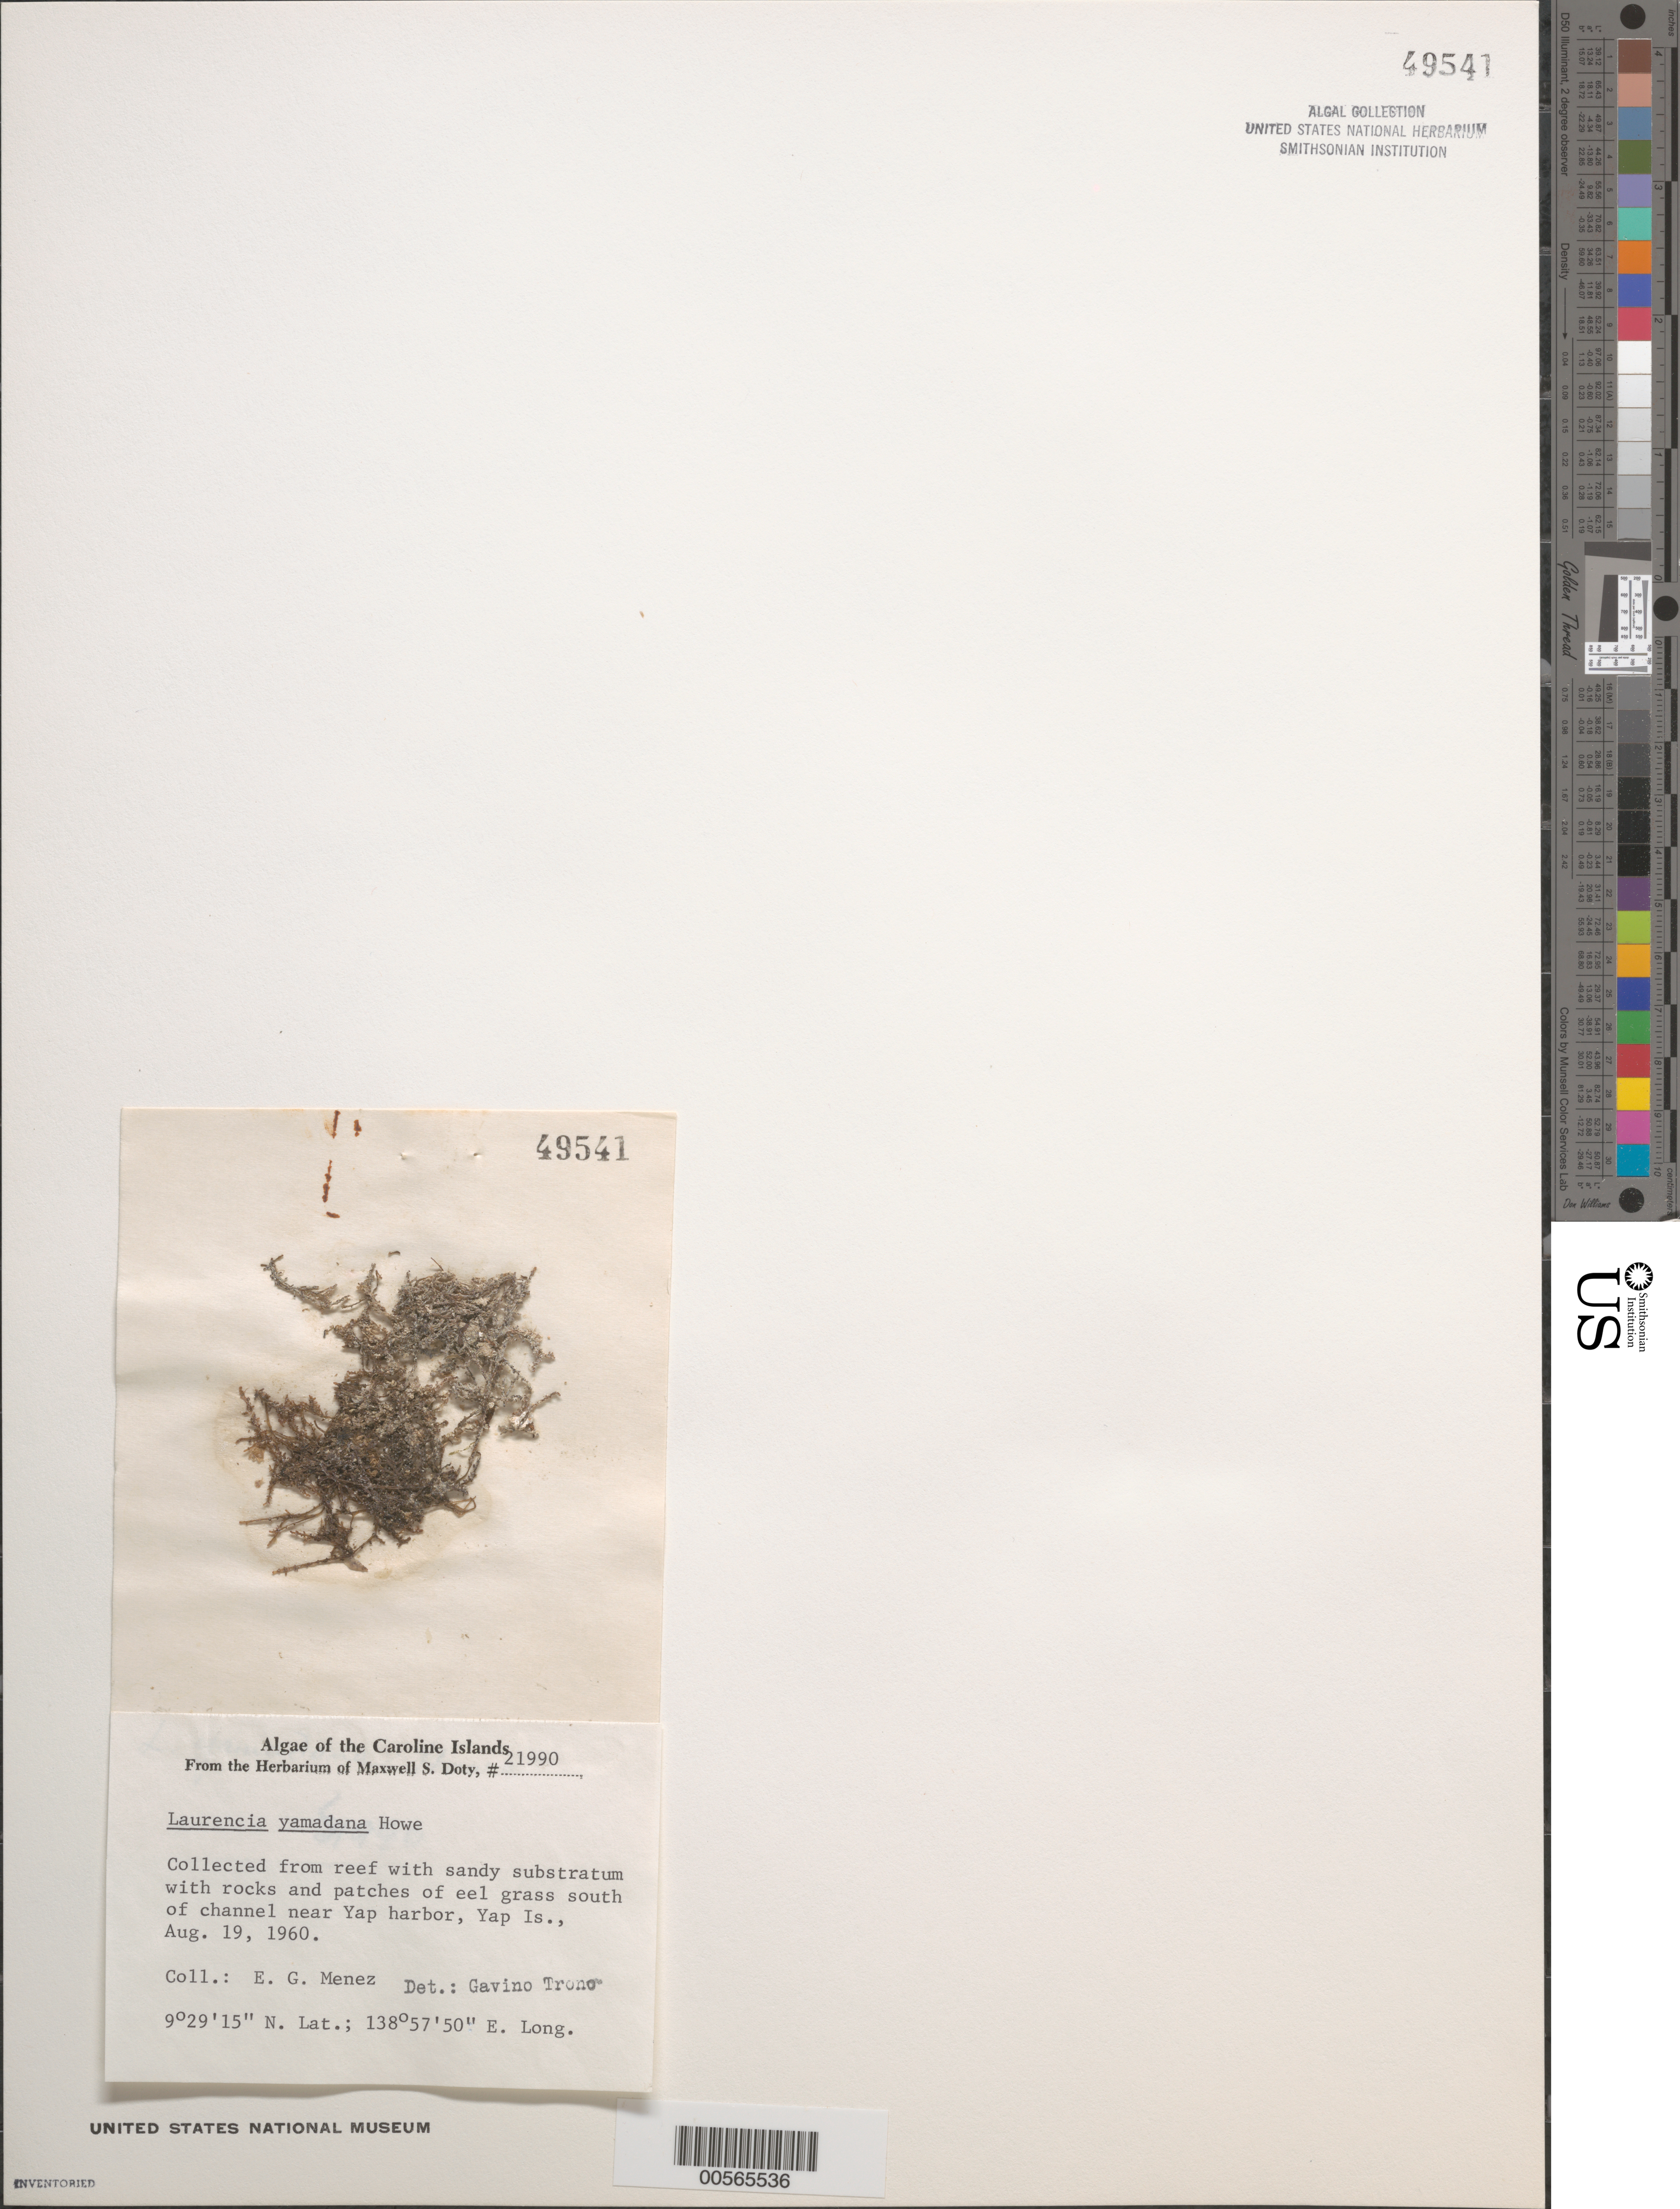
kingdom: Plantae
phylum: Rhodophyta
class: Florideophyceae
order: Ceramiales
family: Rhodomelaceae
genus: Palisada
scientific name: Palisada yamadana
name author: (M. Howe) K.W. Nam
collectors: Meñez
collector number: MSD 21990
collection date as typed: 19 Aug 1960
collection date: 1960-08-19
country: Micronesia, Federated States of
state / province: Yap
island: Yap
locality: South of channel near Yap Harbor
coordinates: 9 29' 15" N. Lat., 138 07' 50" E. Long.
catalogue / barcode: US 49541